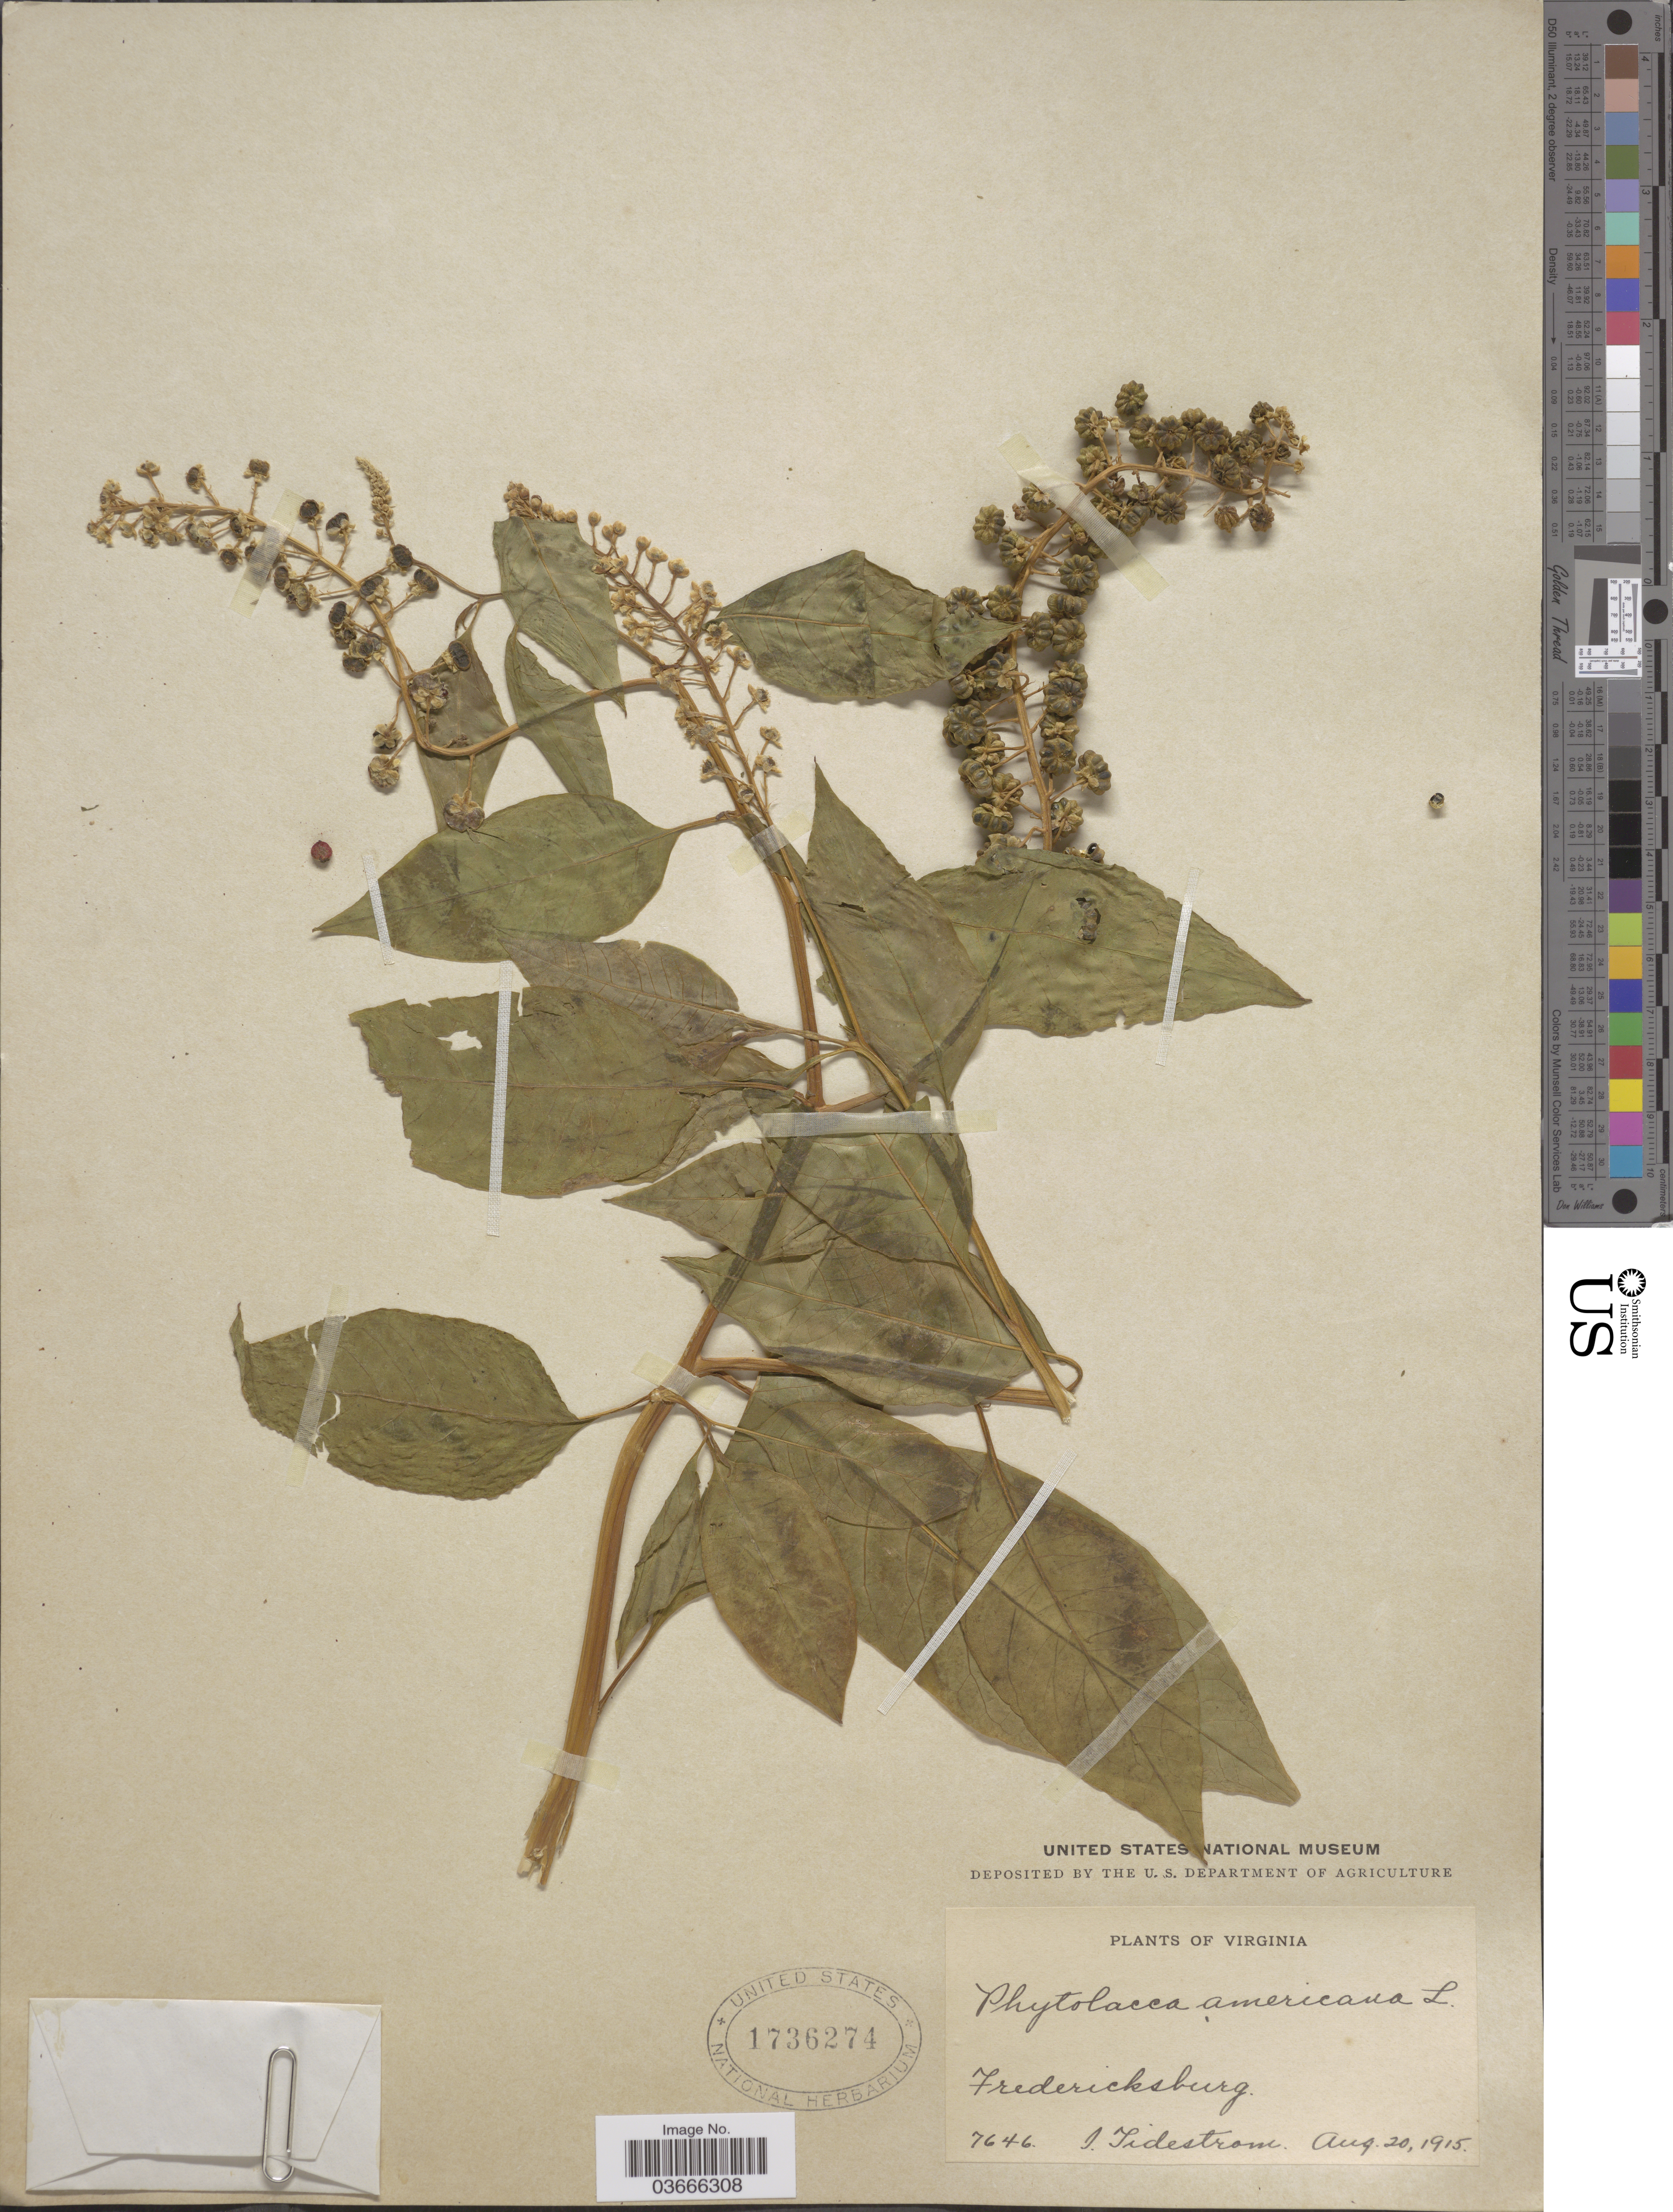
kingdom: Plantae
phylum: Tracheophyta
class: Magnoliopsida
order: Caryophyllales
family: Phytolaccaceae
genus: Phytolacca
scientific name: Phytolacca americana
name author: L.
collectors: I. F. Tidestrom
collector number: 7646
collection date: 1915-08-20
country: United States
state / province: Virginia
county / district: City of Fredericksburg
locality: Fredericksburg.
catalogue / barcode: US 1736274